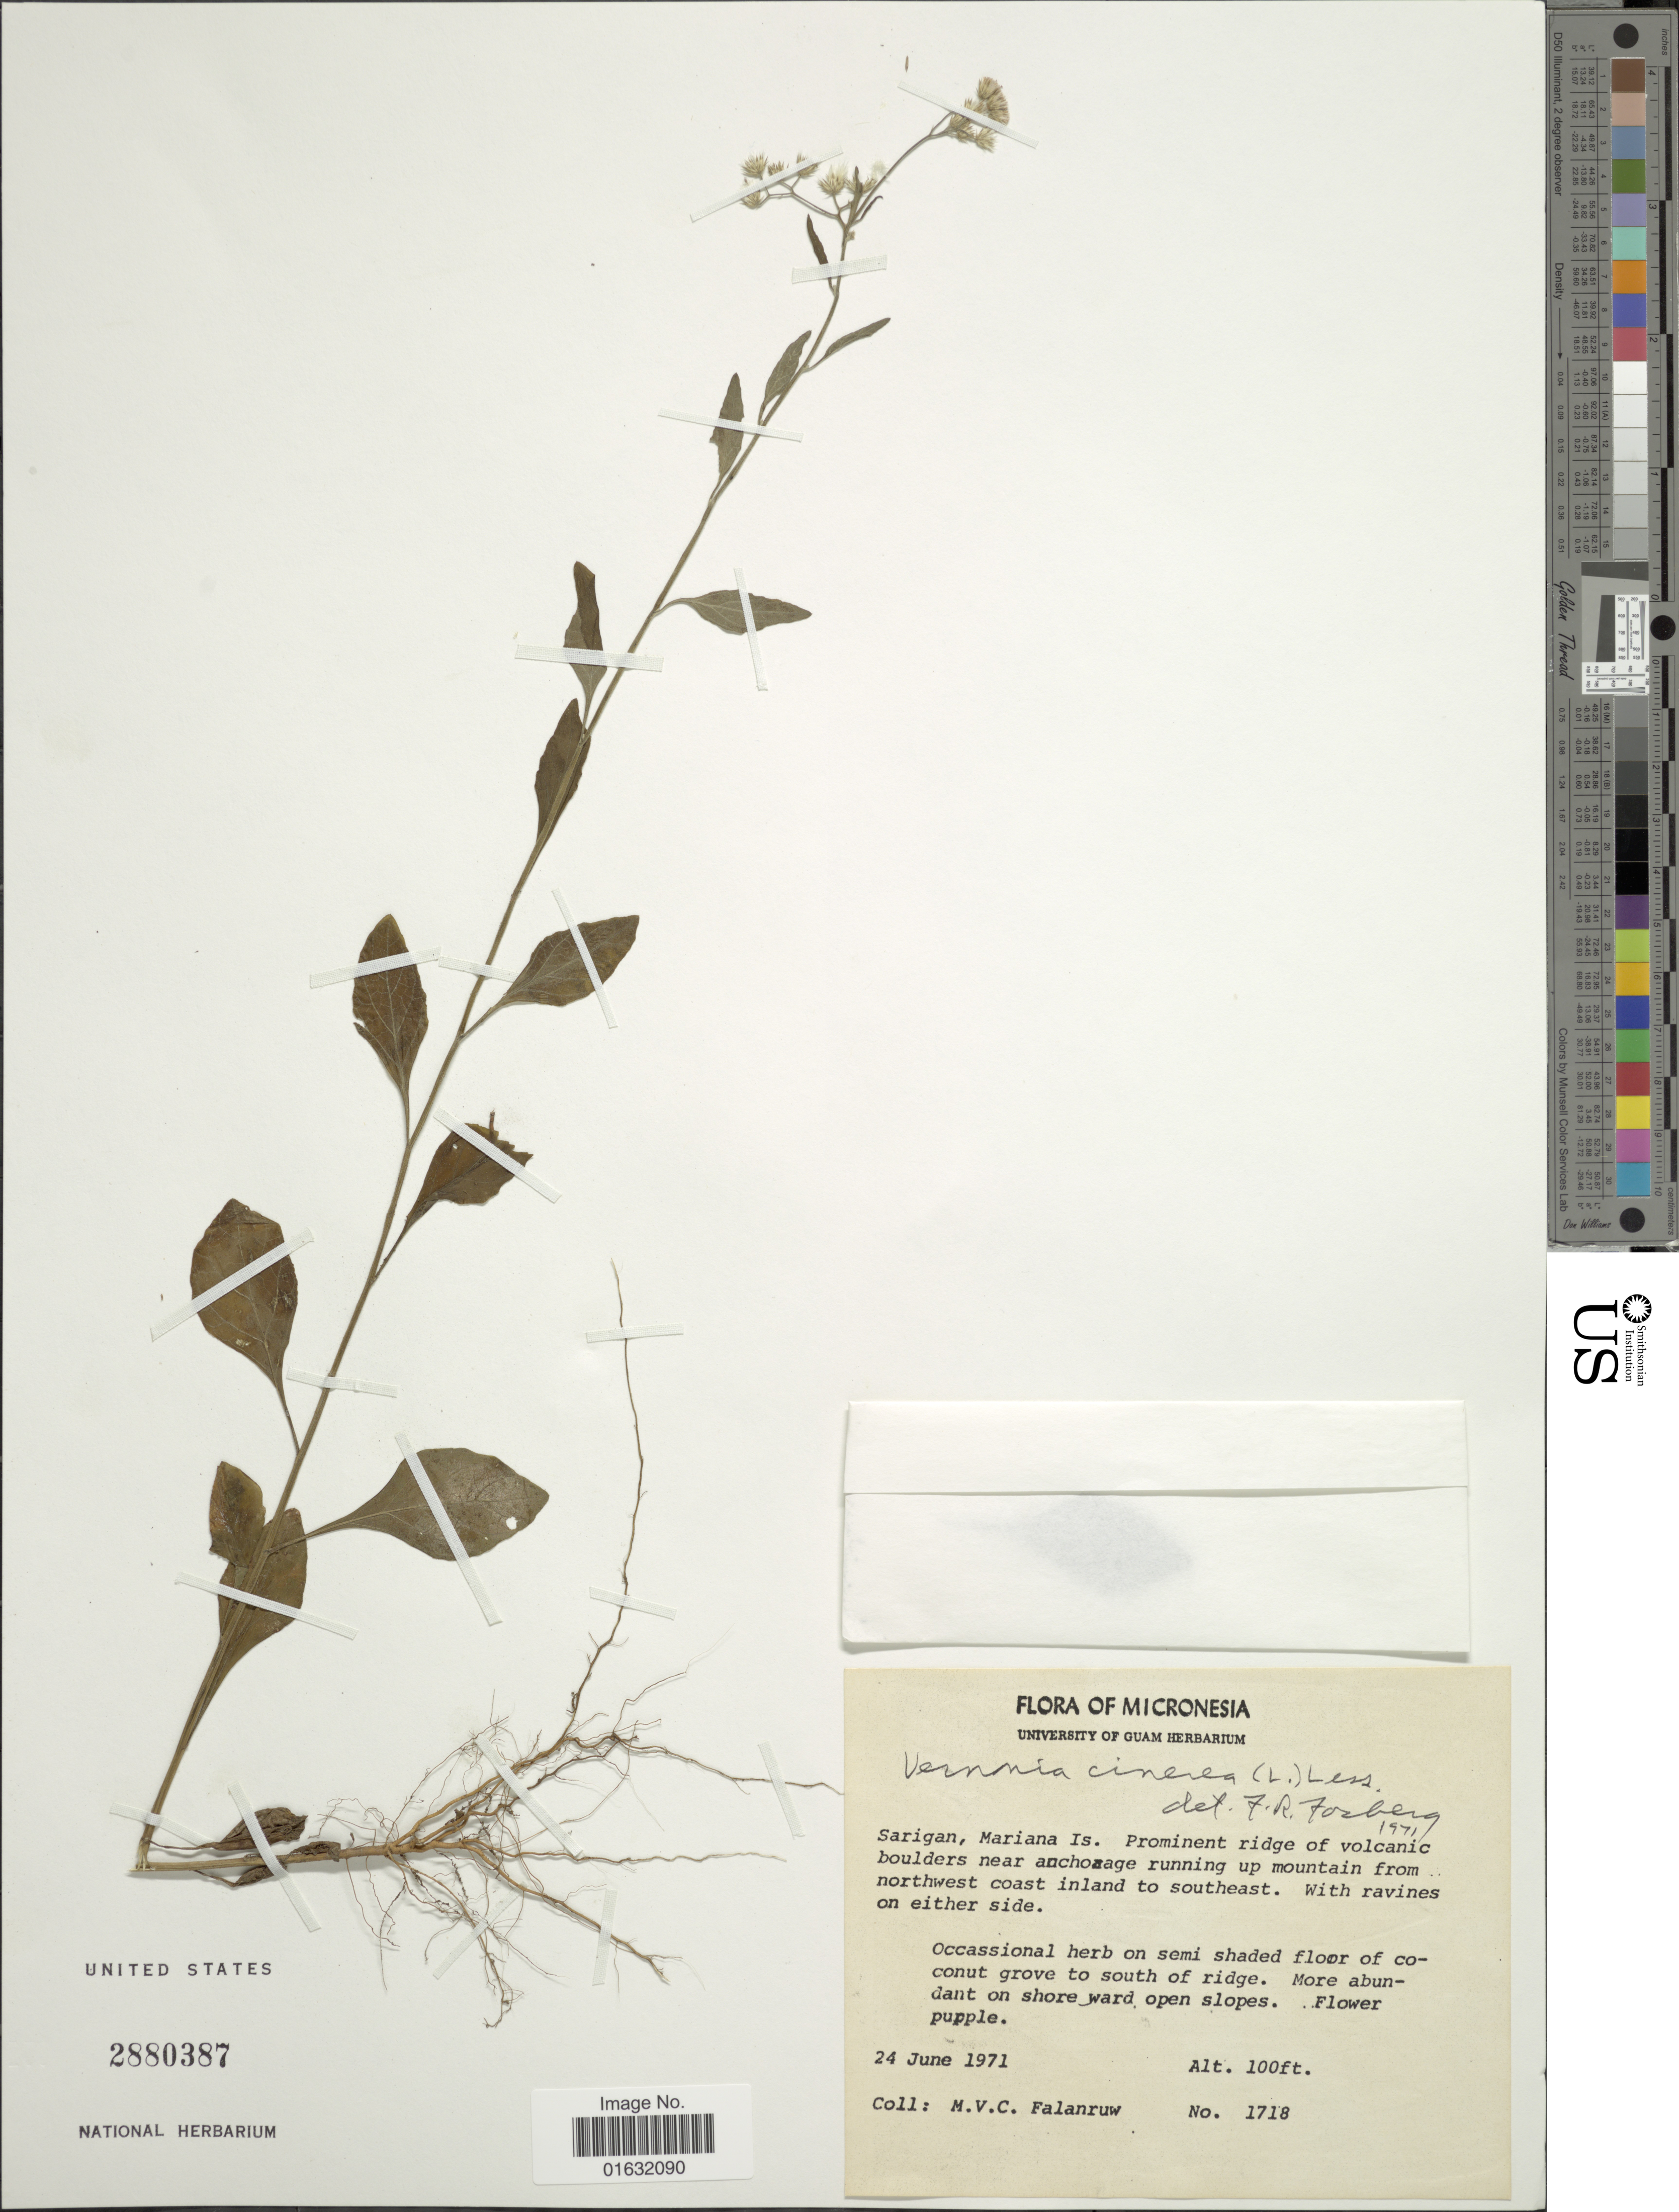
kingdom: Plantae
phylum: Tracheophyta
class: Magnoliopsida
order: Asterales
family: Asteraceae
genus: Cyanthillium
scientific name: Cyanthillium cinereum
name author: (L.) H. Rob.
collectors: M. V. Falanruw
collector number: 1718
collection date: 1971-06-24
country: Northern Mariana Islands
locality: Micronesia, Sarigan, Mariana Is. Prominent ridge of volcanic boulders near anchoage running up mountain from northwest coast island to souheast.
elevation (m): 305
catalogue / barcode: US 2880387